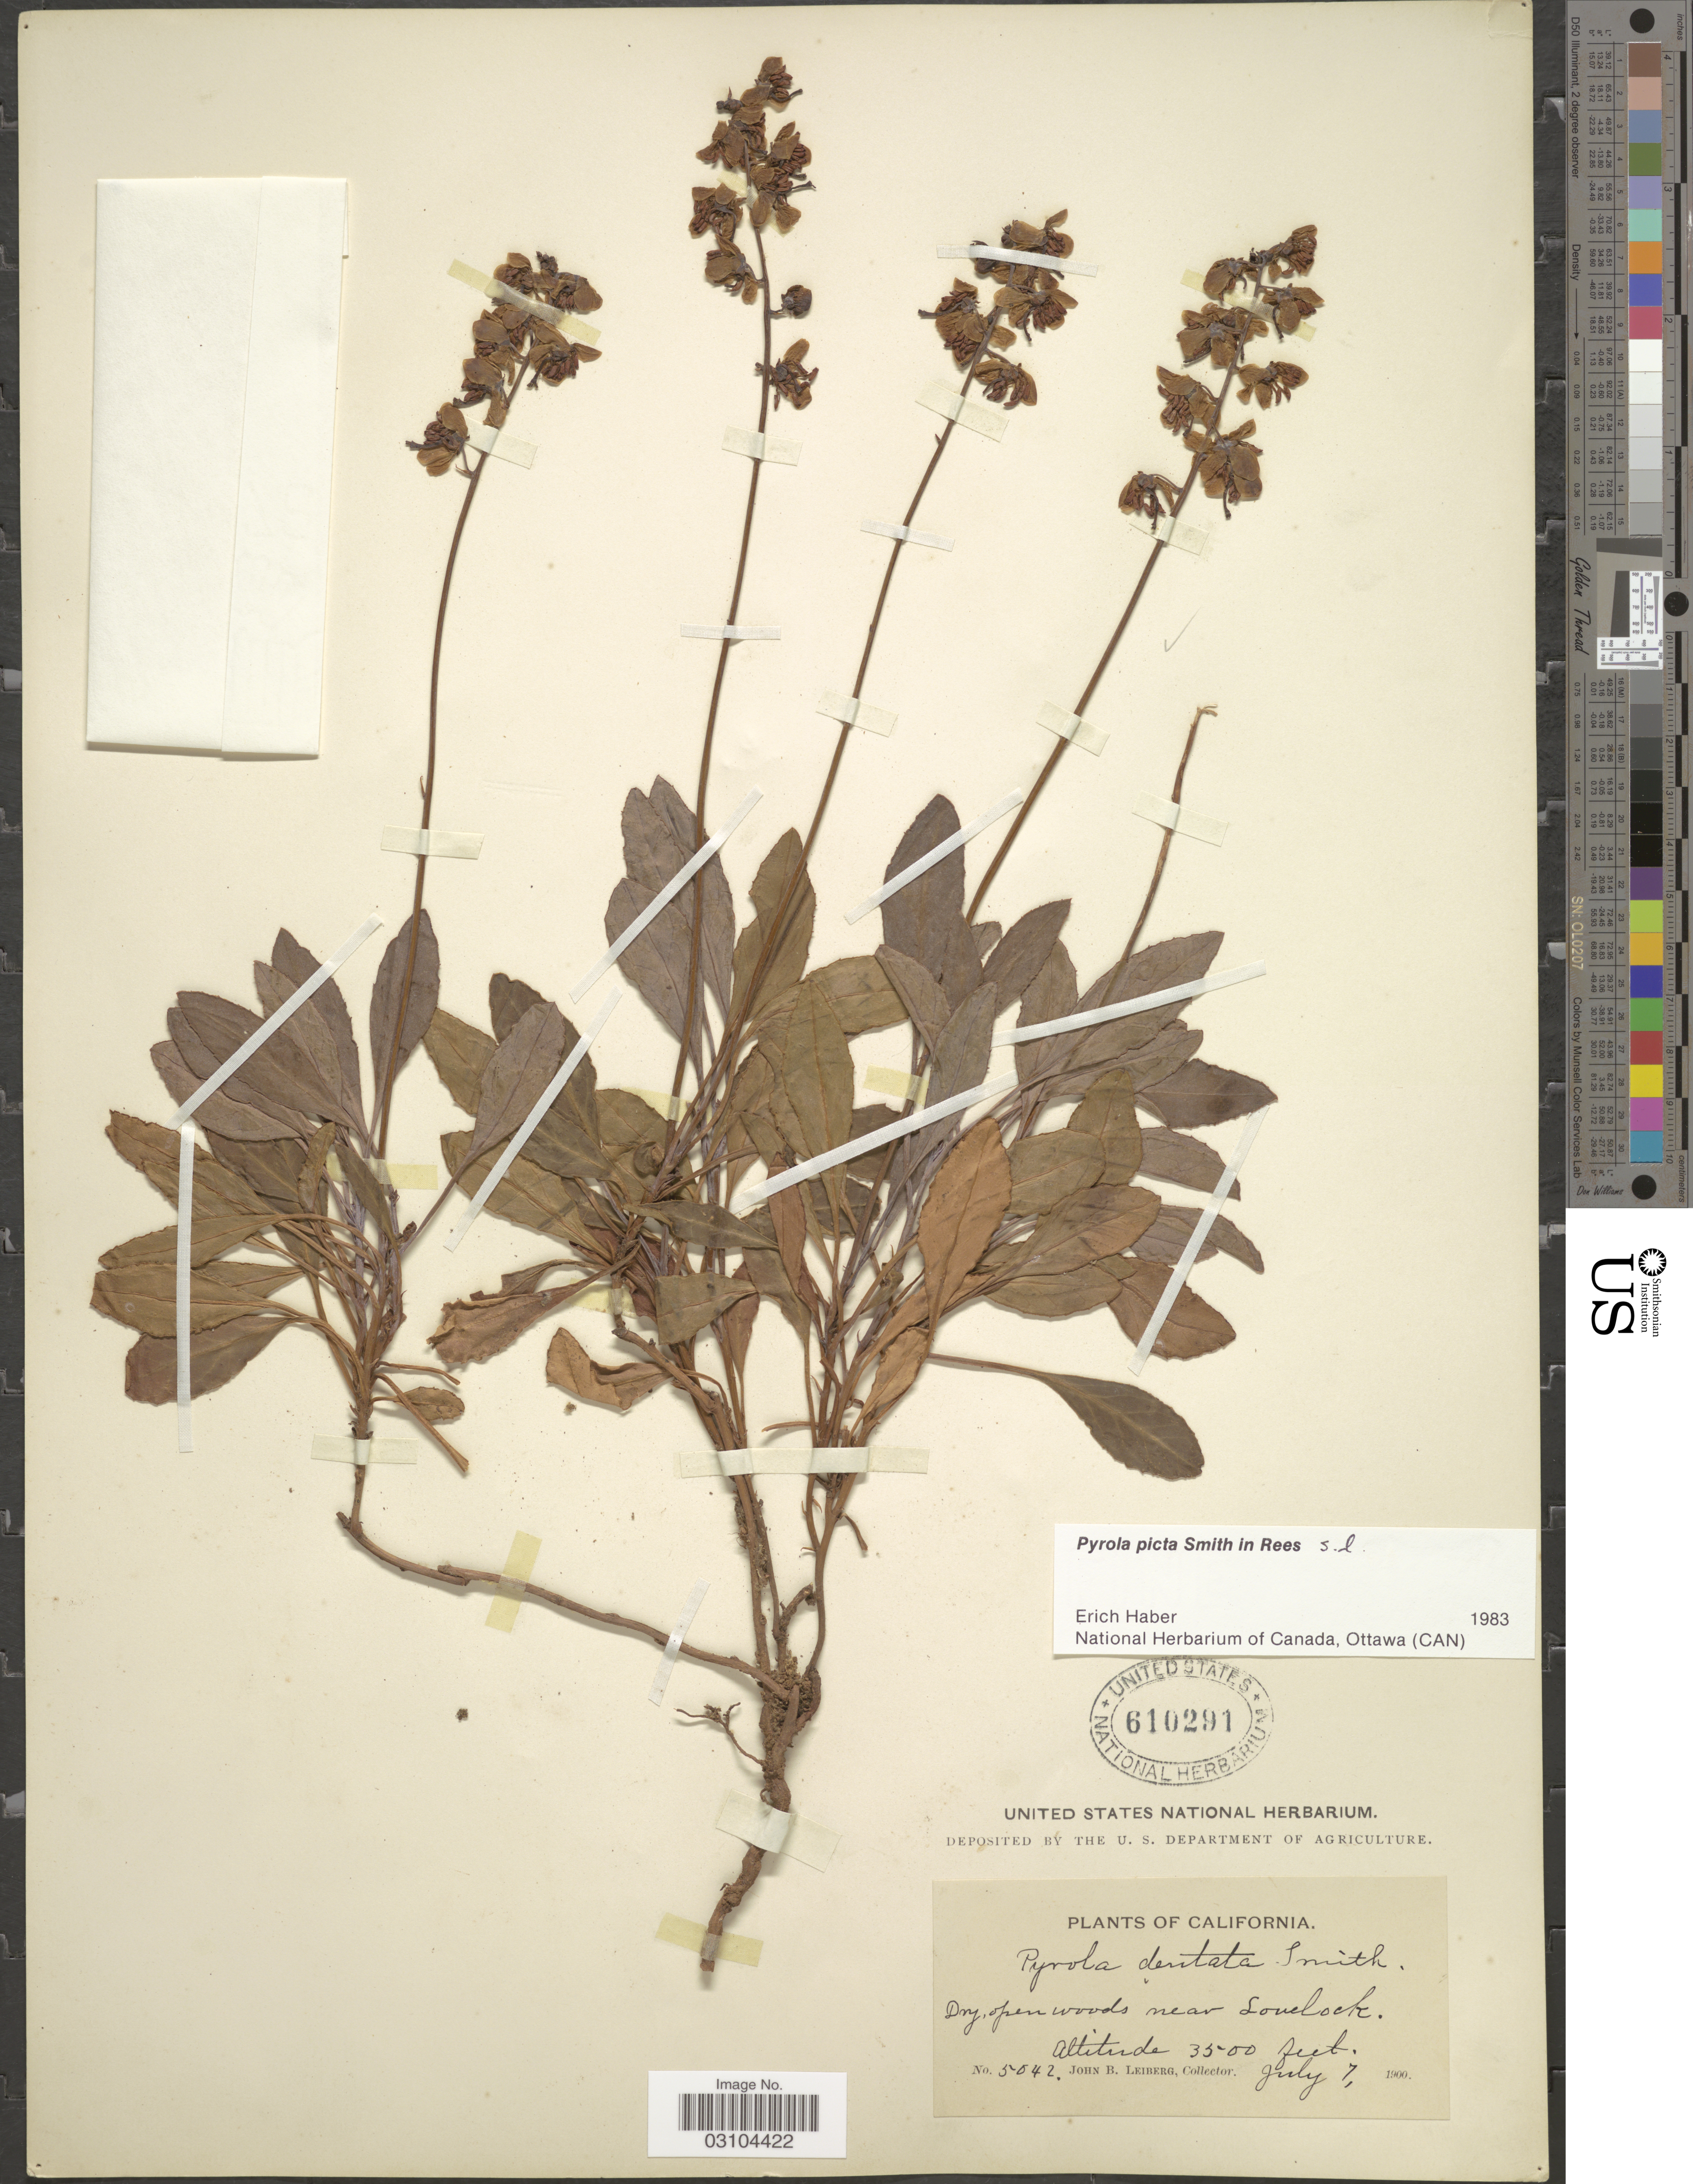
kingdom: Plantae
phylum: Tracheophyta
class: Magnoliopsida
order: Ericales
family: Ericaceae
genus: Pyrola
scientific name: Pyrola picta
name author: Sm. in Rees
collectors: J. B. Leiberg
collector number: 5042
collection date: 1900-07-07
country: United States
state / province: California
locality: Dry, open woods near Lovelock.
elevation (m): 1067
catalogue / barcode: US 610291